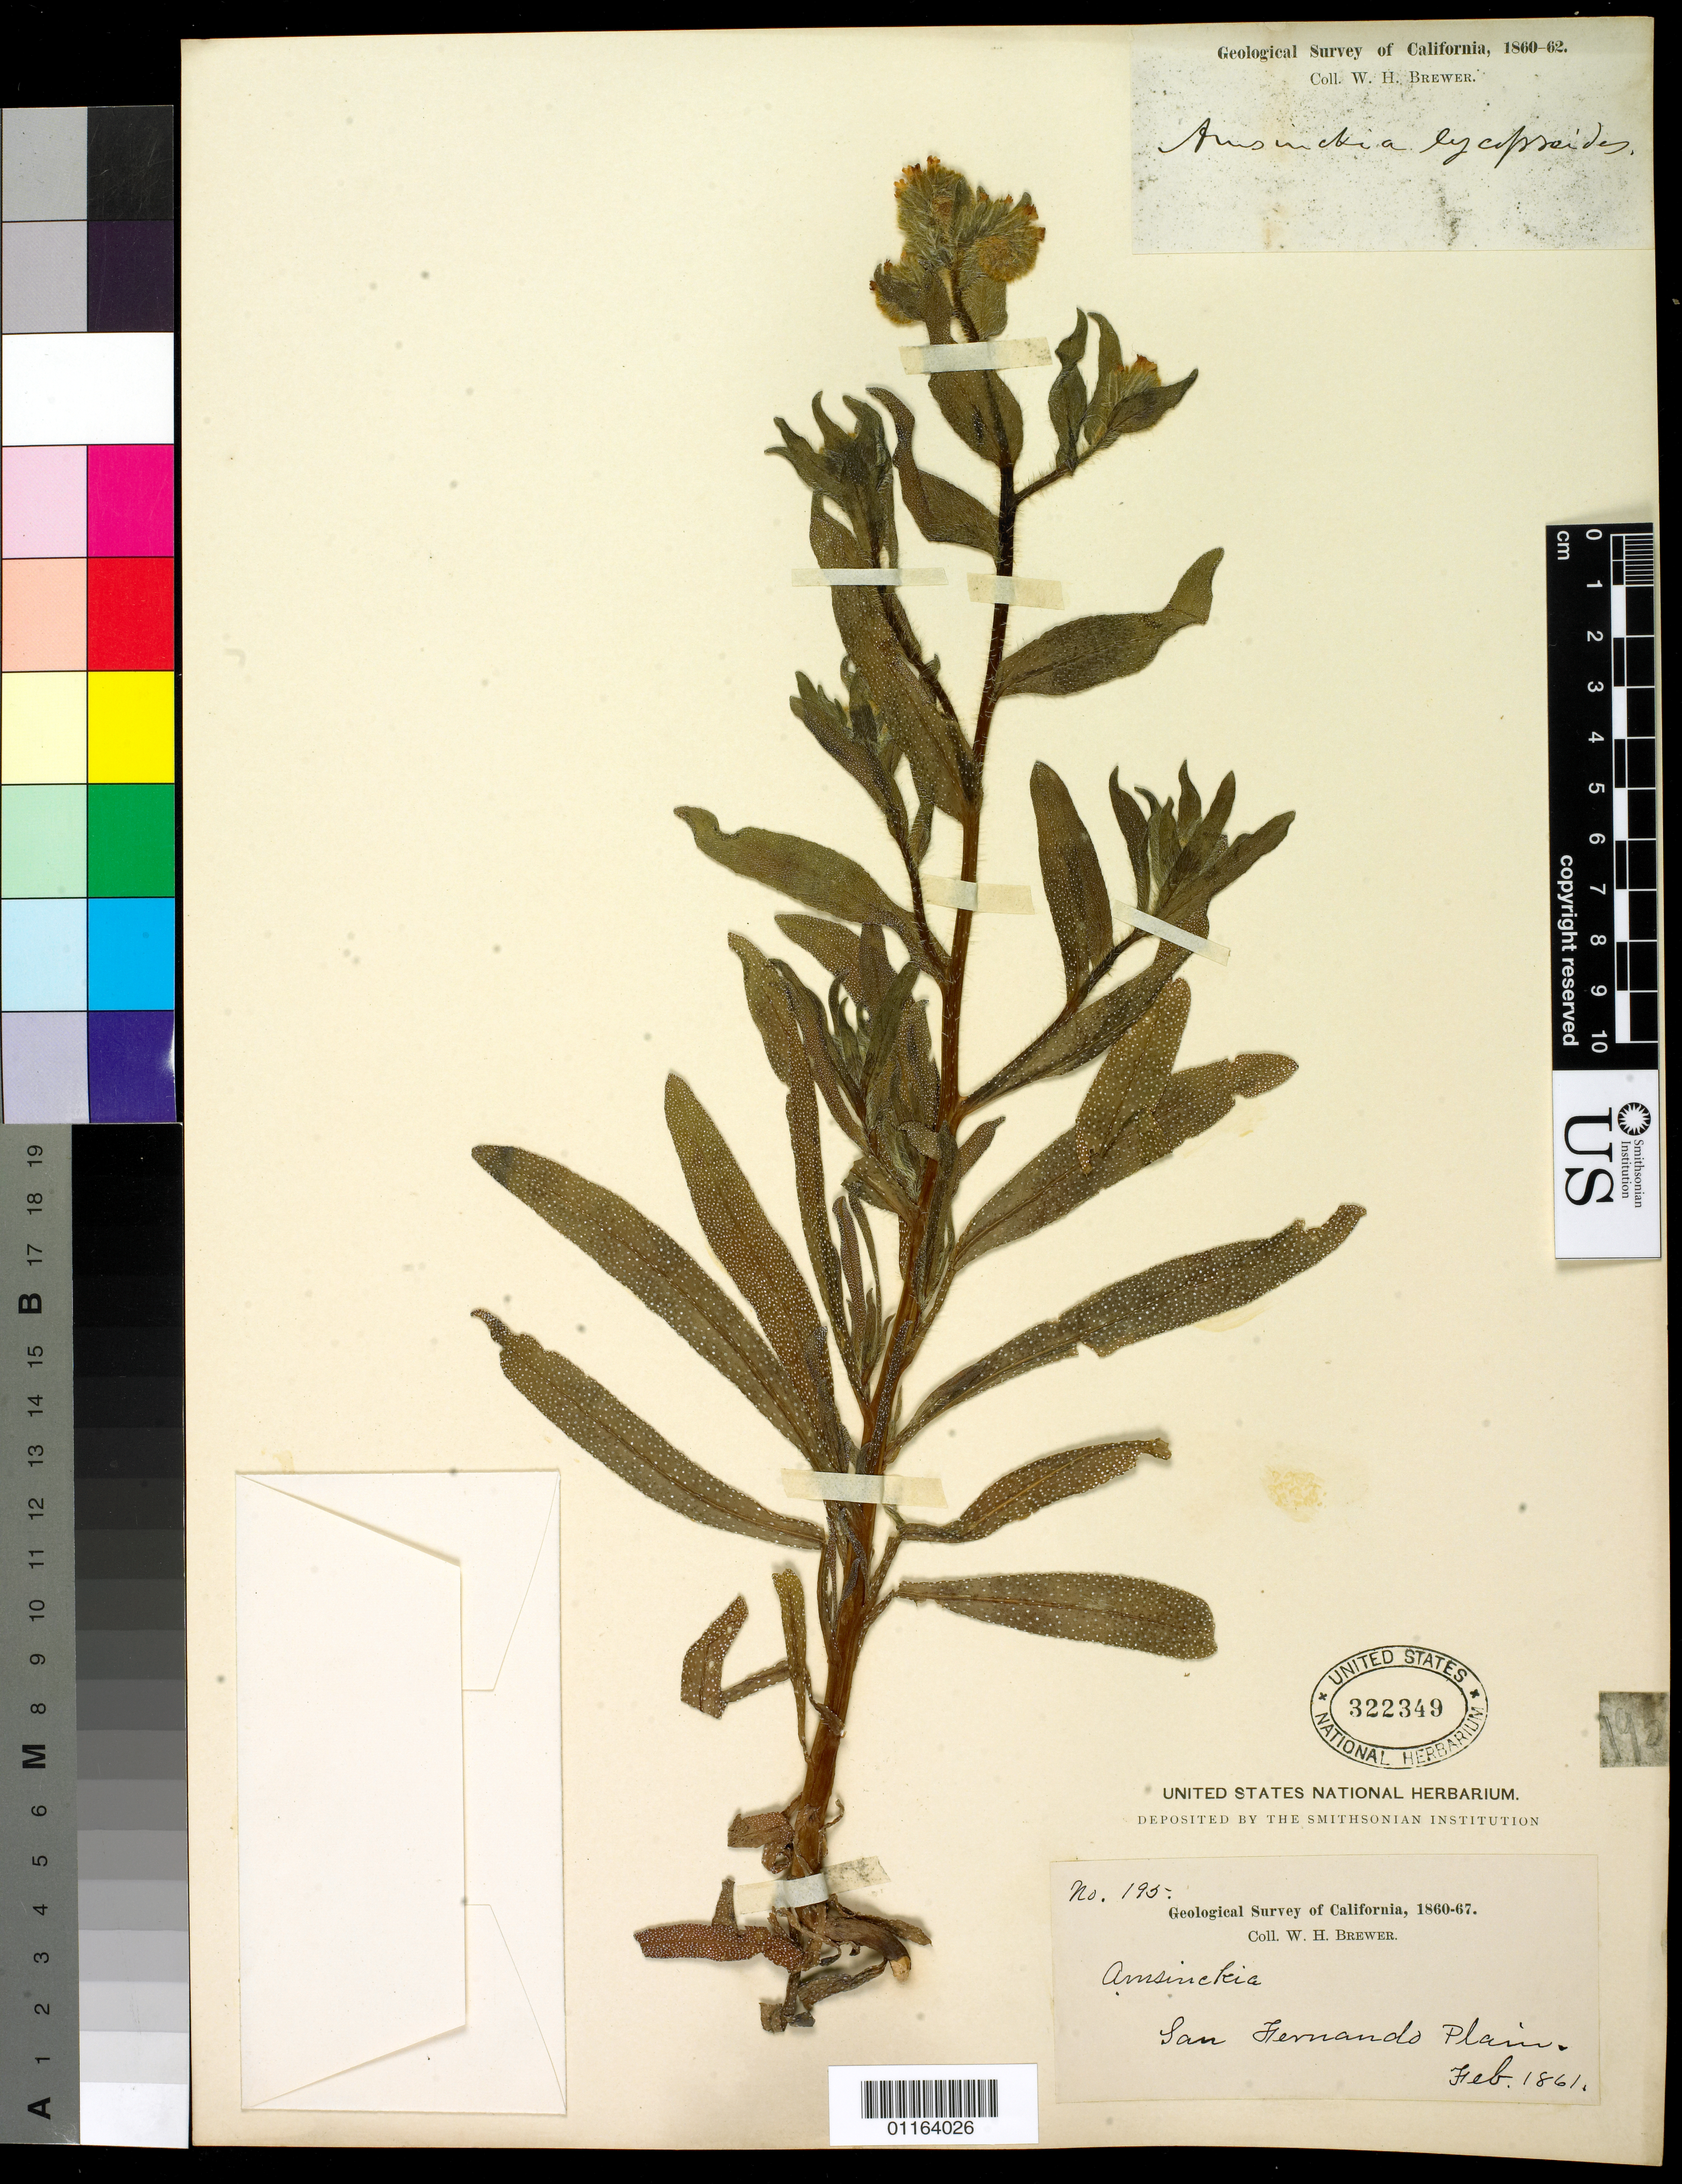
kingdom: Plantae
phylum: Tracheophyta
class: Magnoliopsida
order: Boraginales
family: Boraginaceae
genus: Amsinckia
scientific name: Amsinckia lycopsoides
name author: Lehm.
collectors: W. H. Brewer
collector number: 195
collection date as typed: Feb 1861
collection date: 1861-02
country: United States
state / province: California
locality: San Fernando Plain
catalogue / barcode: US 322349